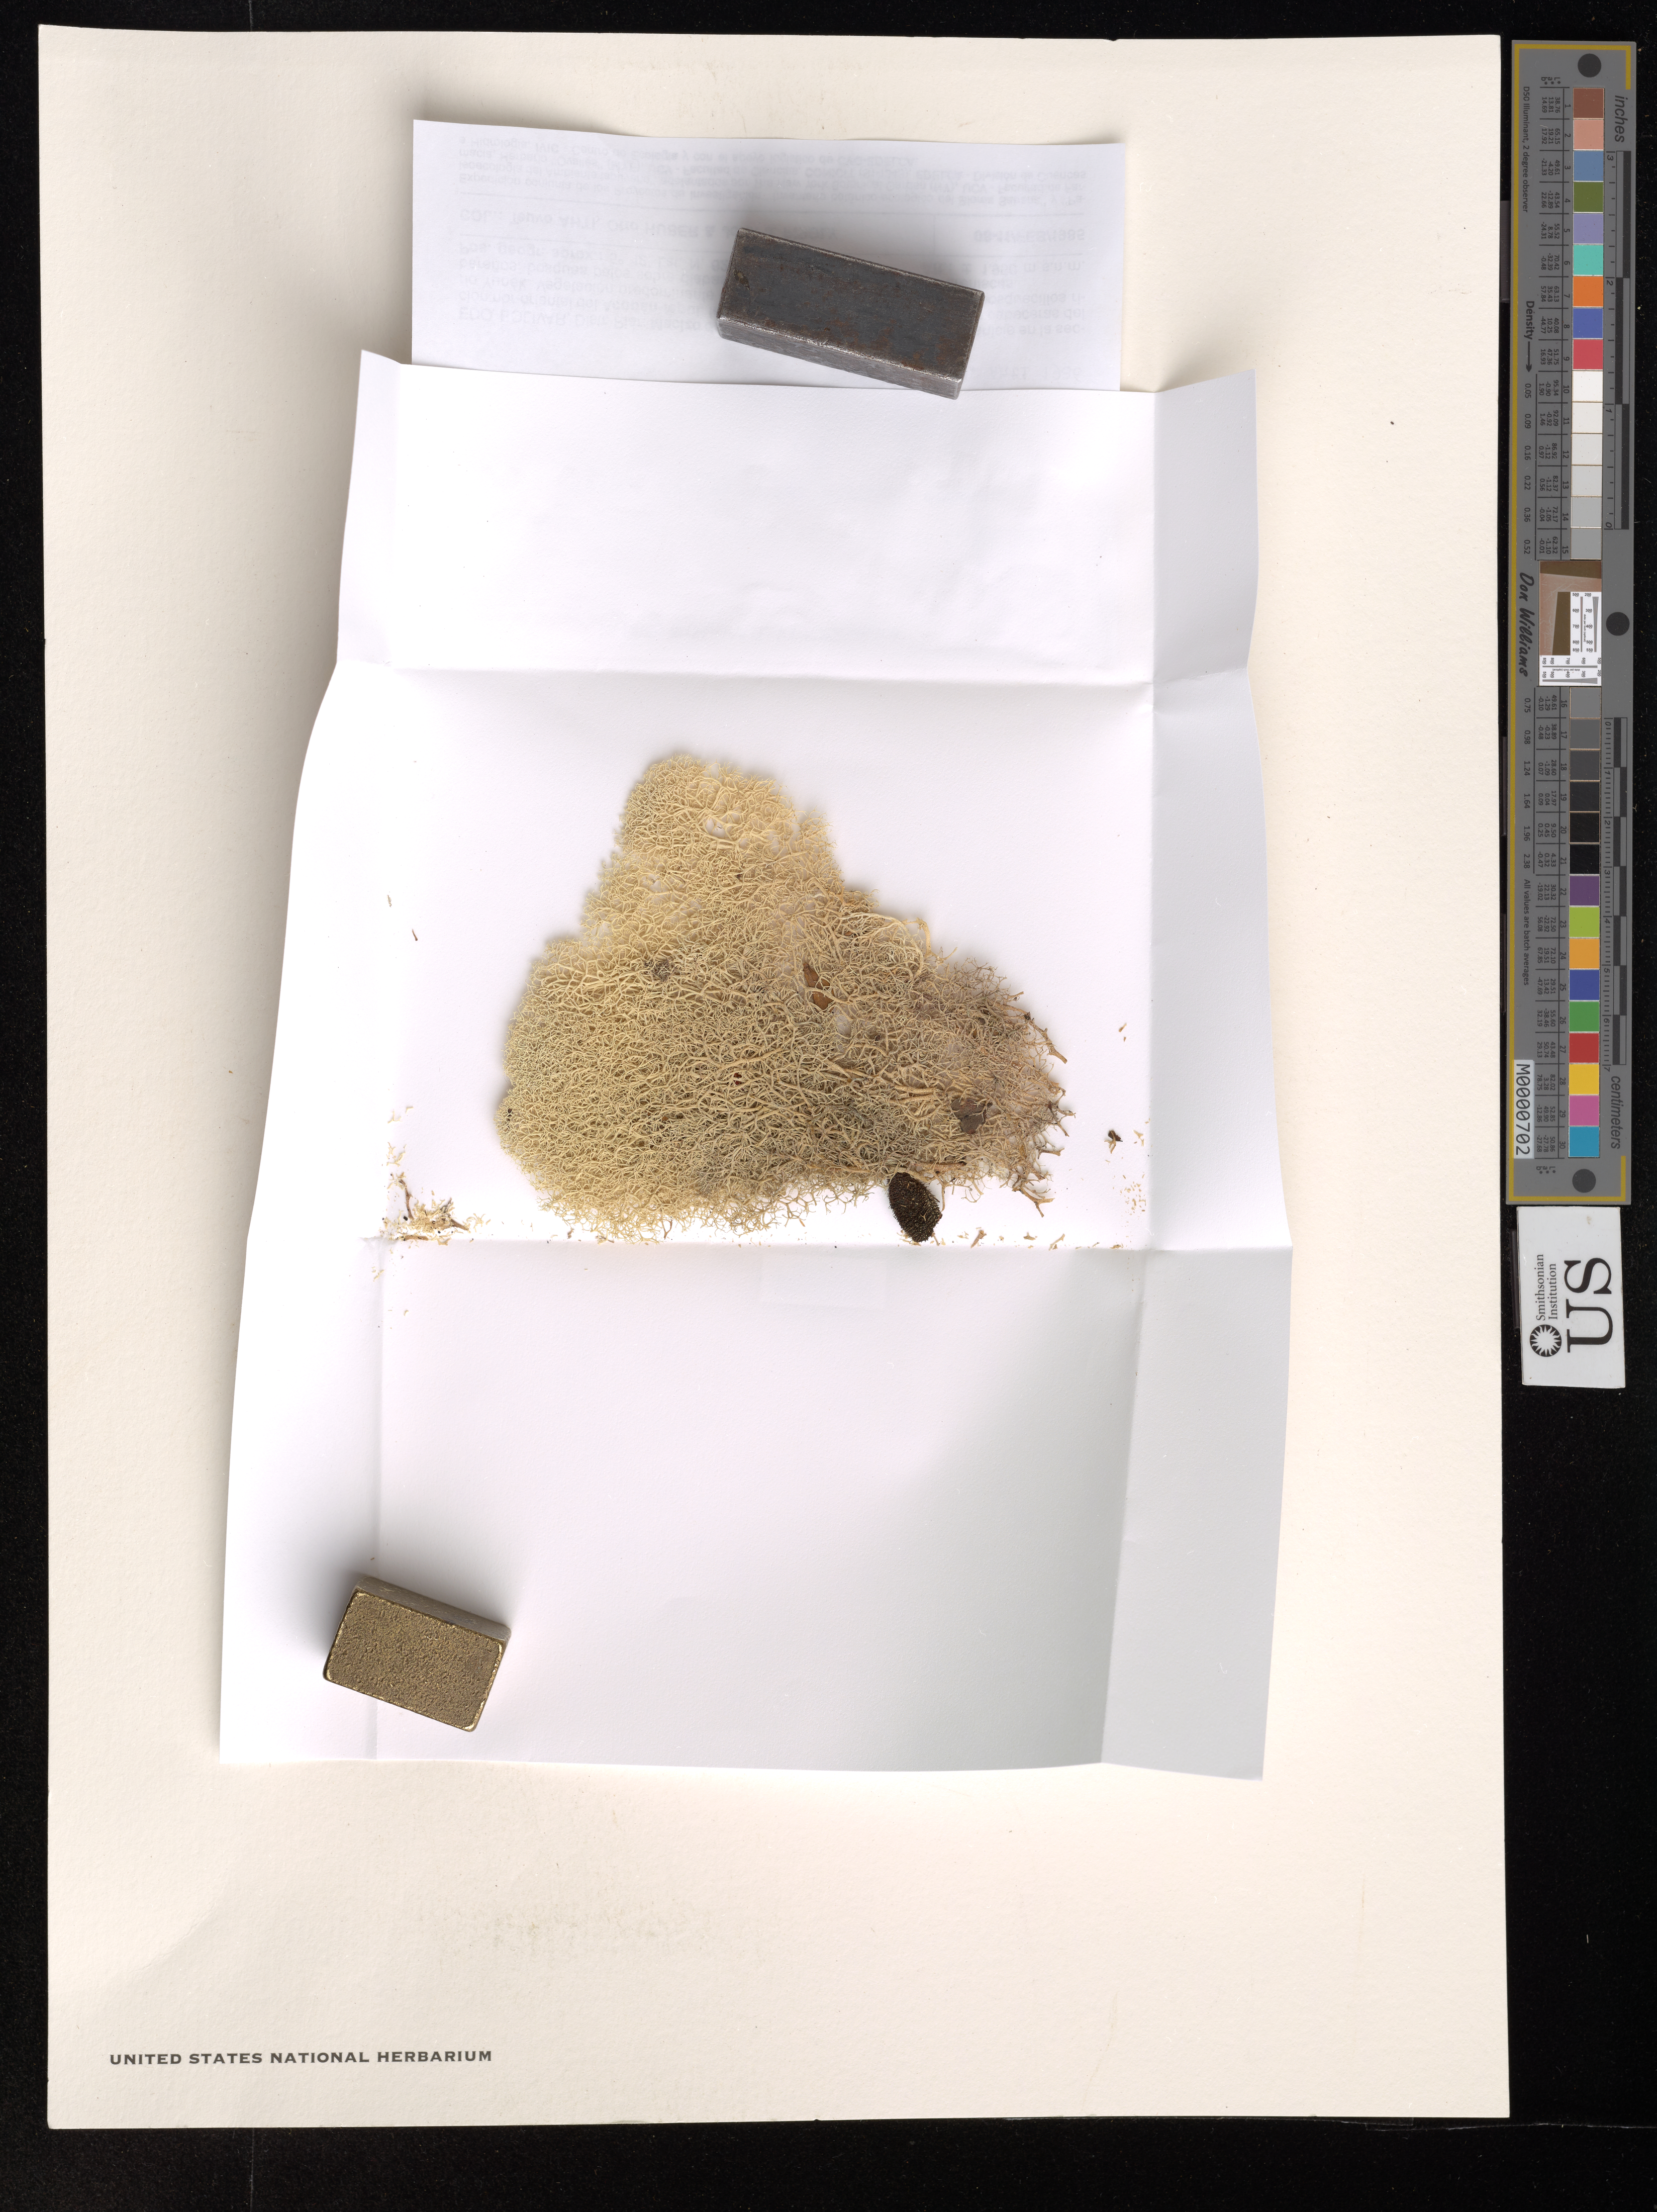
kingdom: Fungi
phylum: Ascomycota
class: Lecanoromycetes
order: Lecanorales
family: Cladoniaceae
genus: Cladina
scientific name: Cladina confusa f. confusa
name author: (R. Sant.) Ahti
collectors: T. T. Ahti, O. Huber & J. J. Pipoly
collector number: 45150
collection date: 1985-02-08/1985-02-11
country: Venezuela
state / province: Bolivar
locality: Distr. Piar: Macizo del Chimantá, sector SE. Amplia altiplanicie en la sección nor-oriental del Acopán-tepui, levemente inclinada hacia el NE, en las cabeceras del río Yunék.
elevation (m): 1.95